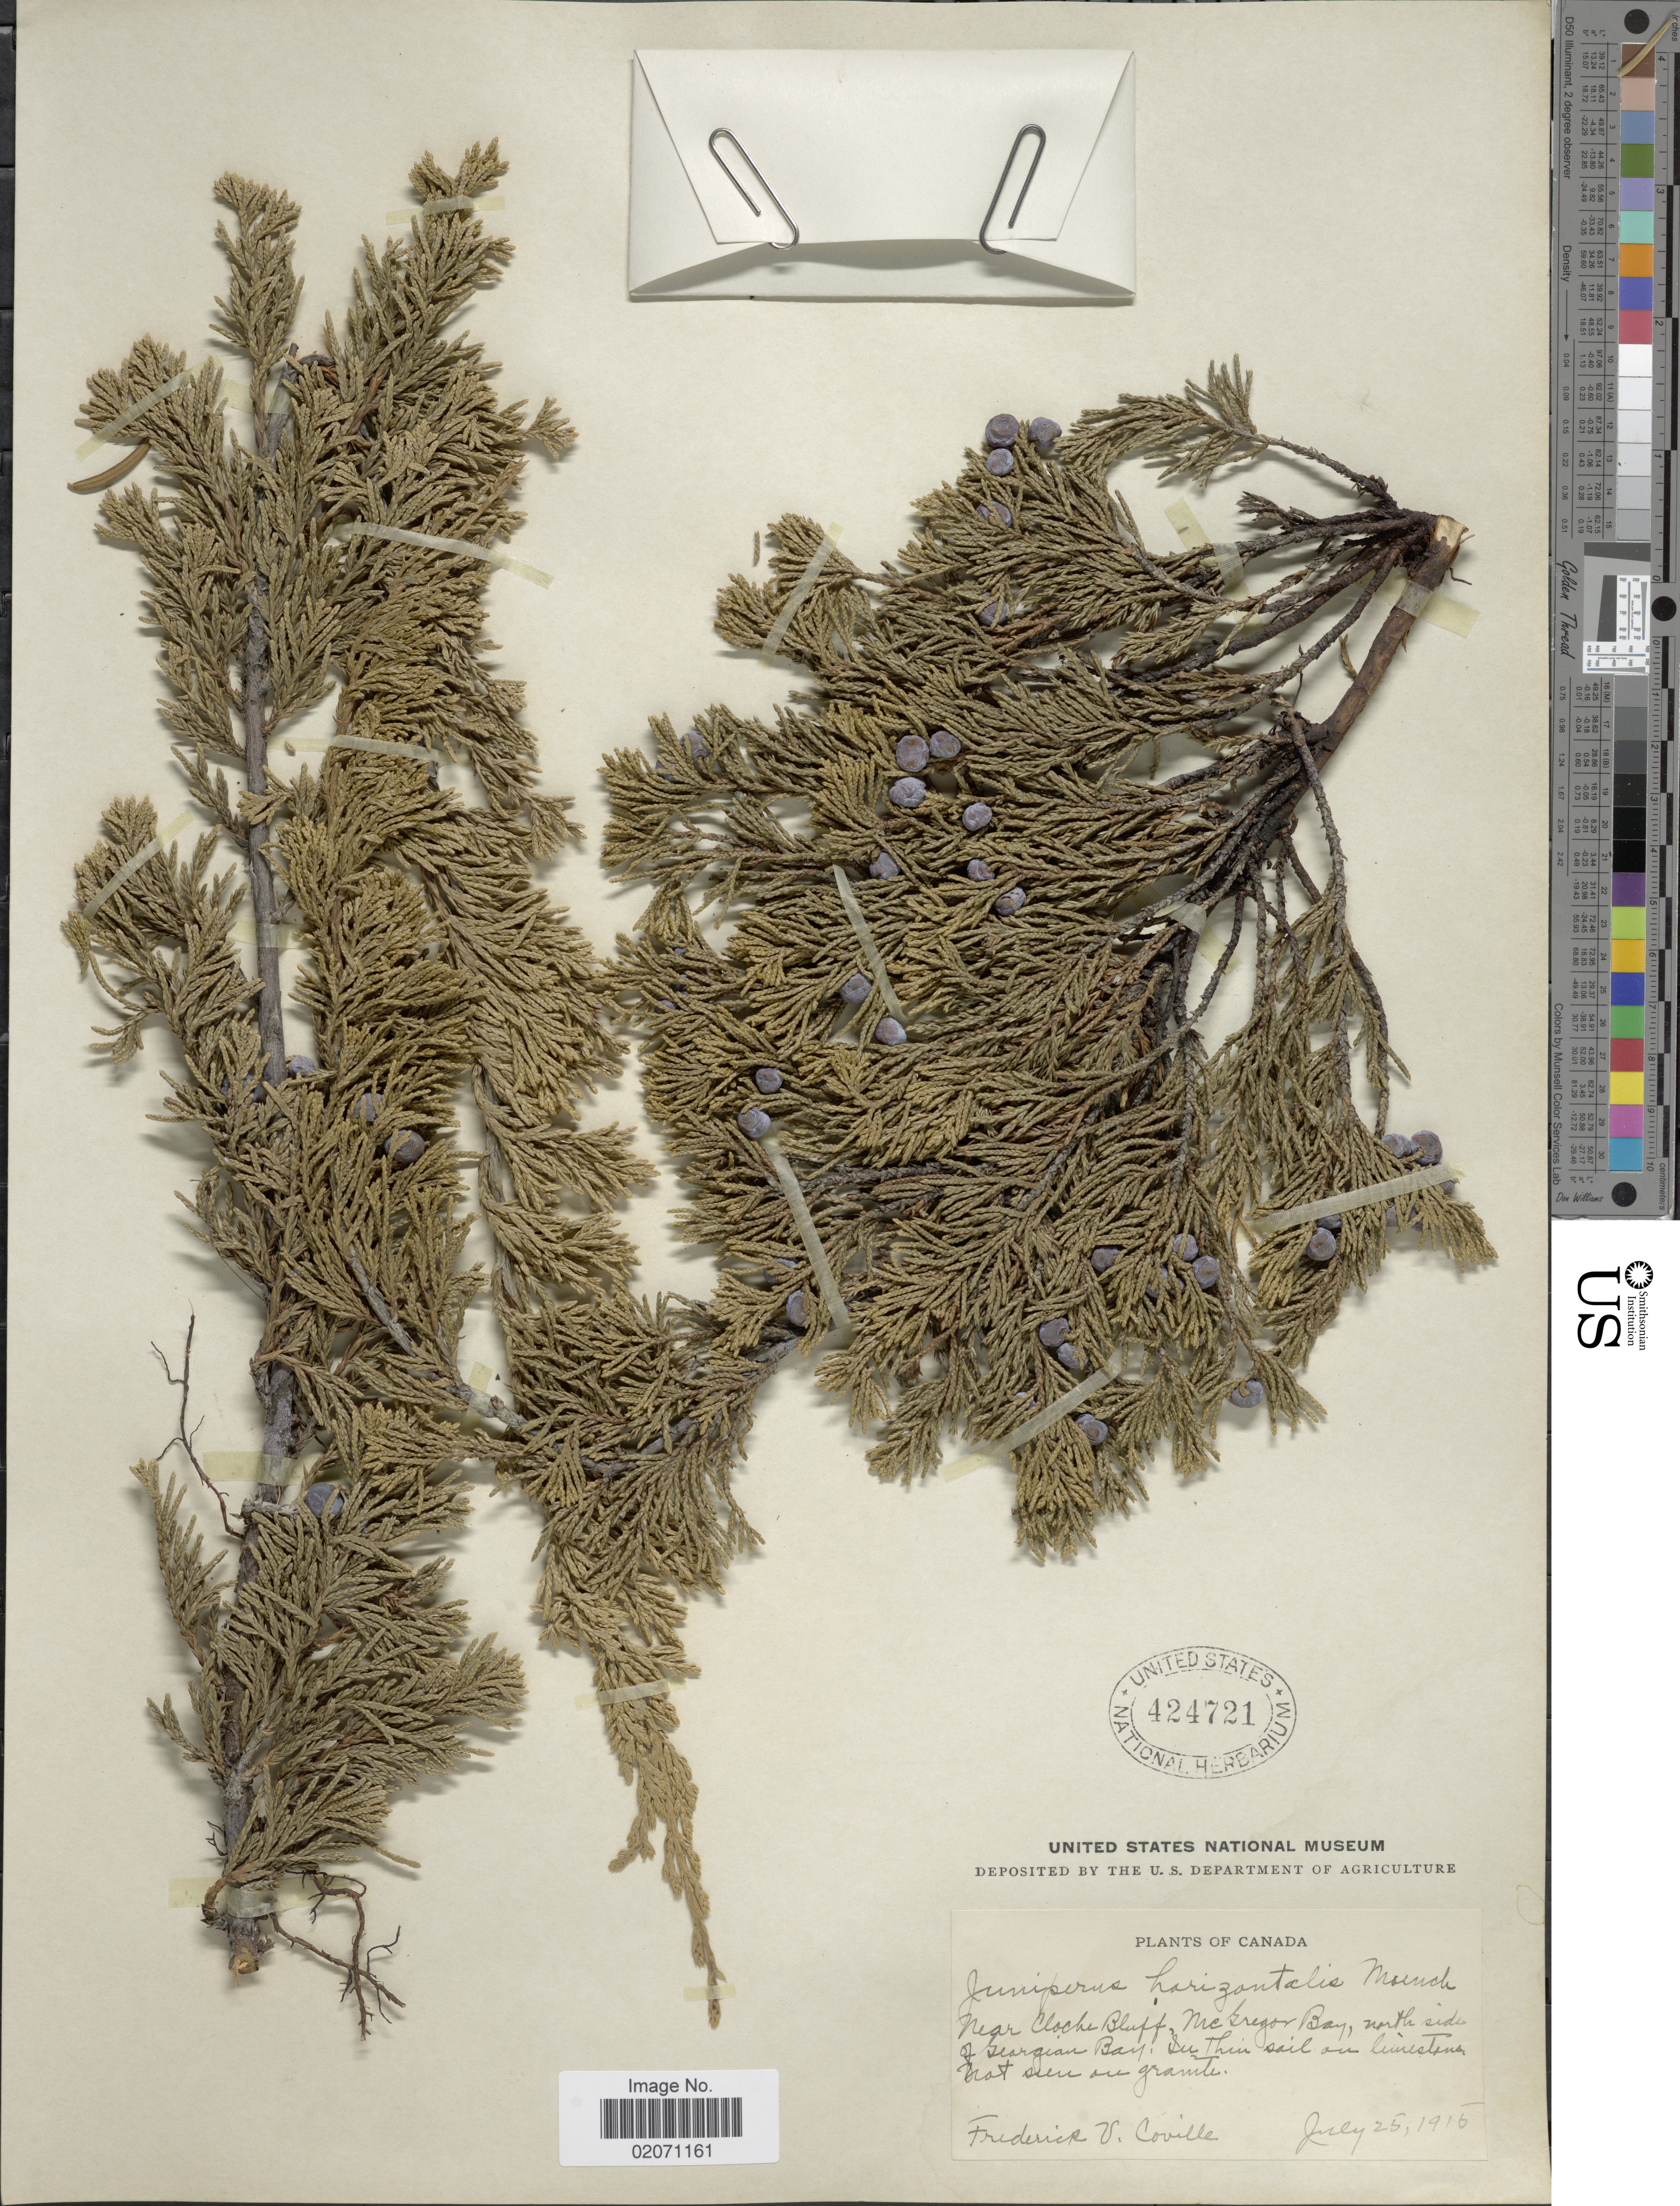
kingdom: Plantae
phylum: Tracheophyta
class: Pinopsida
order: Pinales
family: Cupressaceae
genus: Juniperus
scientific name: Juniperus horizontalis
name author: Moench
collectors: F. V. Coville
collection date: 1915-07-25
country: Canada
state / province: Ontario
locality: Near Cloche Bluff, McGregor Bay, north side of Georgian Bay. In thin soil on limestone not seen on granite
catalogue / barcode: US 424721